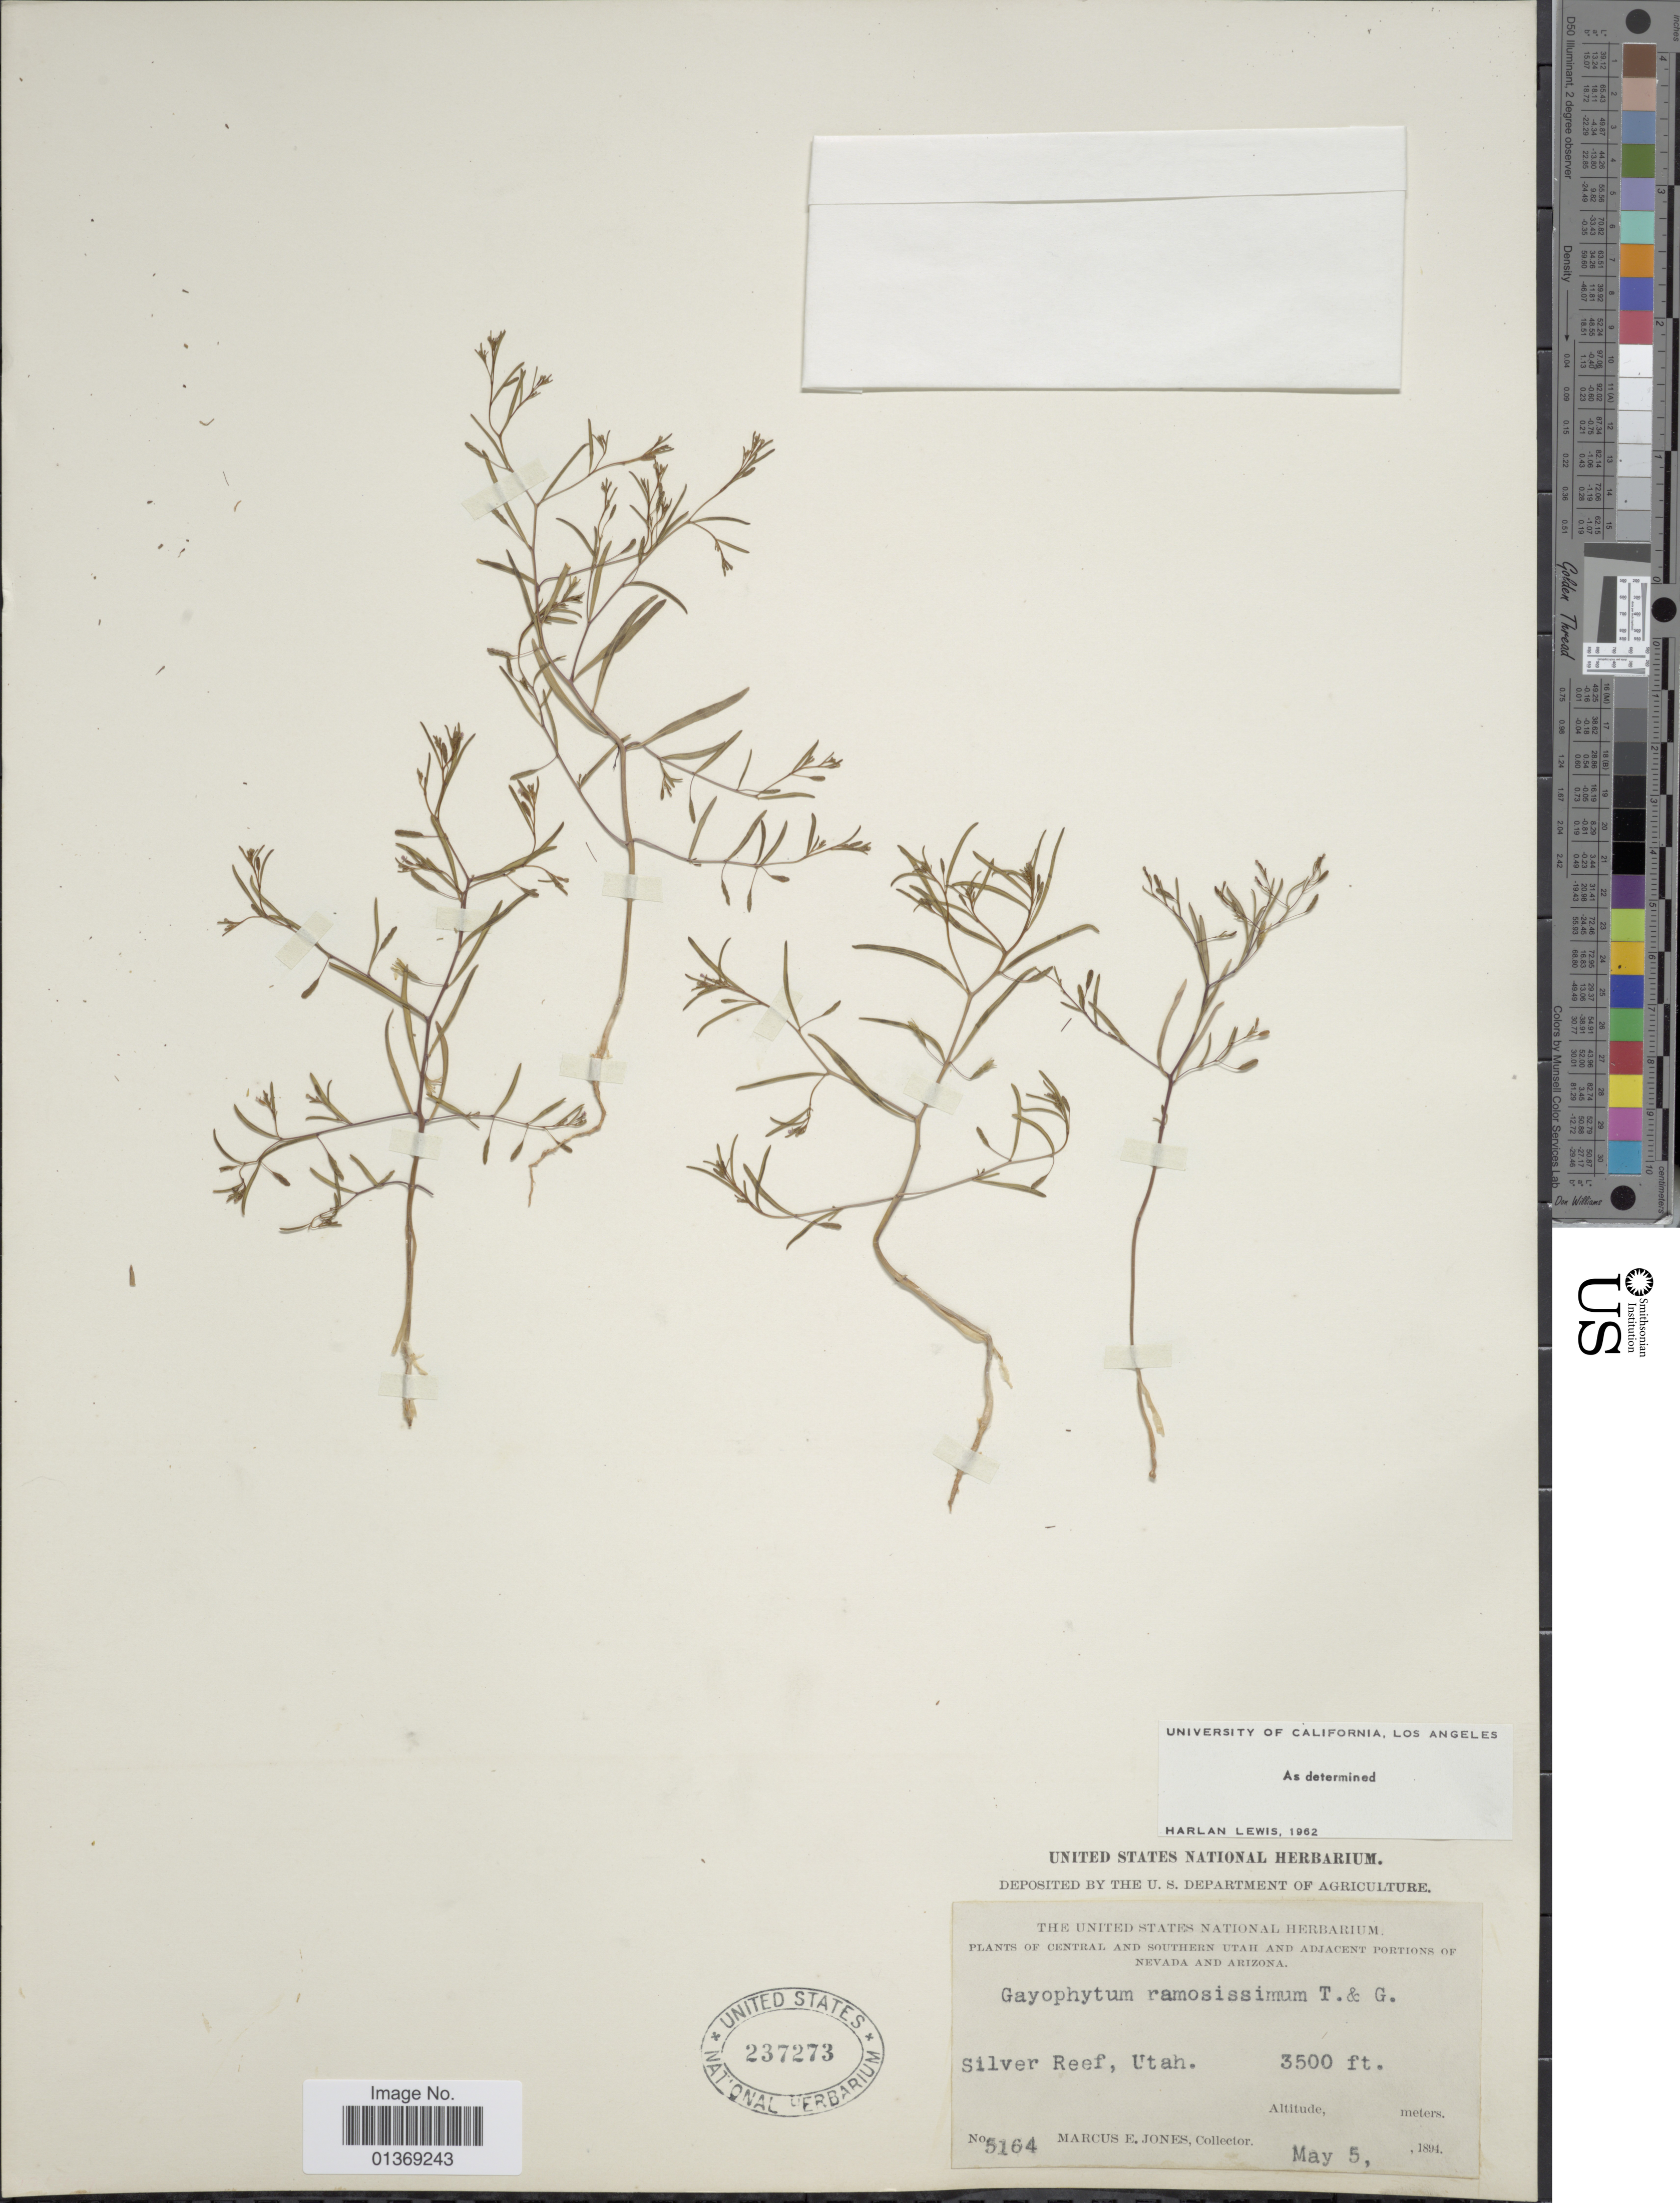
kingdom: Plantae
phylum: Tracheophyta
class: Magnoliopsida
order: Myrtales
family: Onagraceae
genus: Gayophytum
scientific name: Gayophytum ramosissimum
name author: Torr. & A. Gray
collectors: M. E. Jones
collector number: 5164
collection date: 1894-05-05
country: United States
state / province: Utah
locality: Central and southern Utah and Adjacent Portions of Nevada and Arizona, Silver Reef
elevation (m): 1067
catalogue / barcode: US 237273